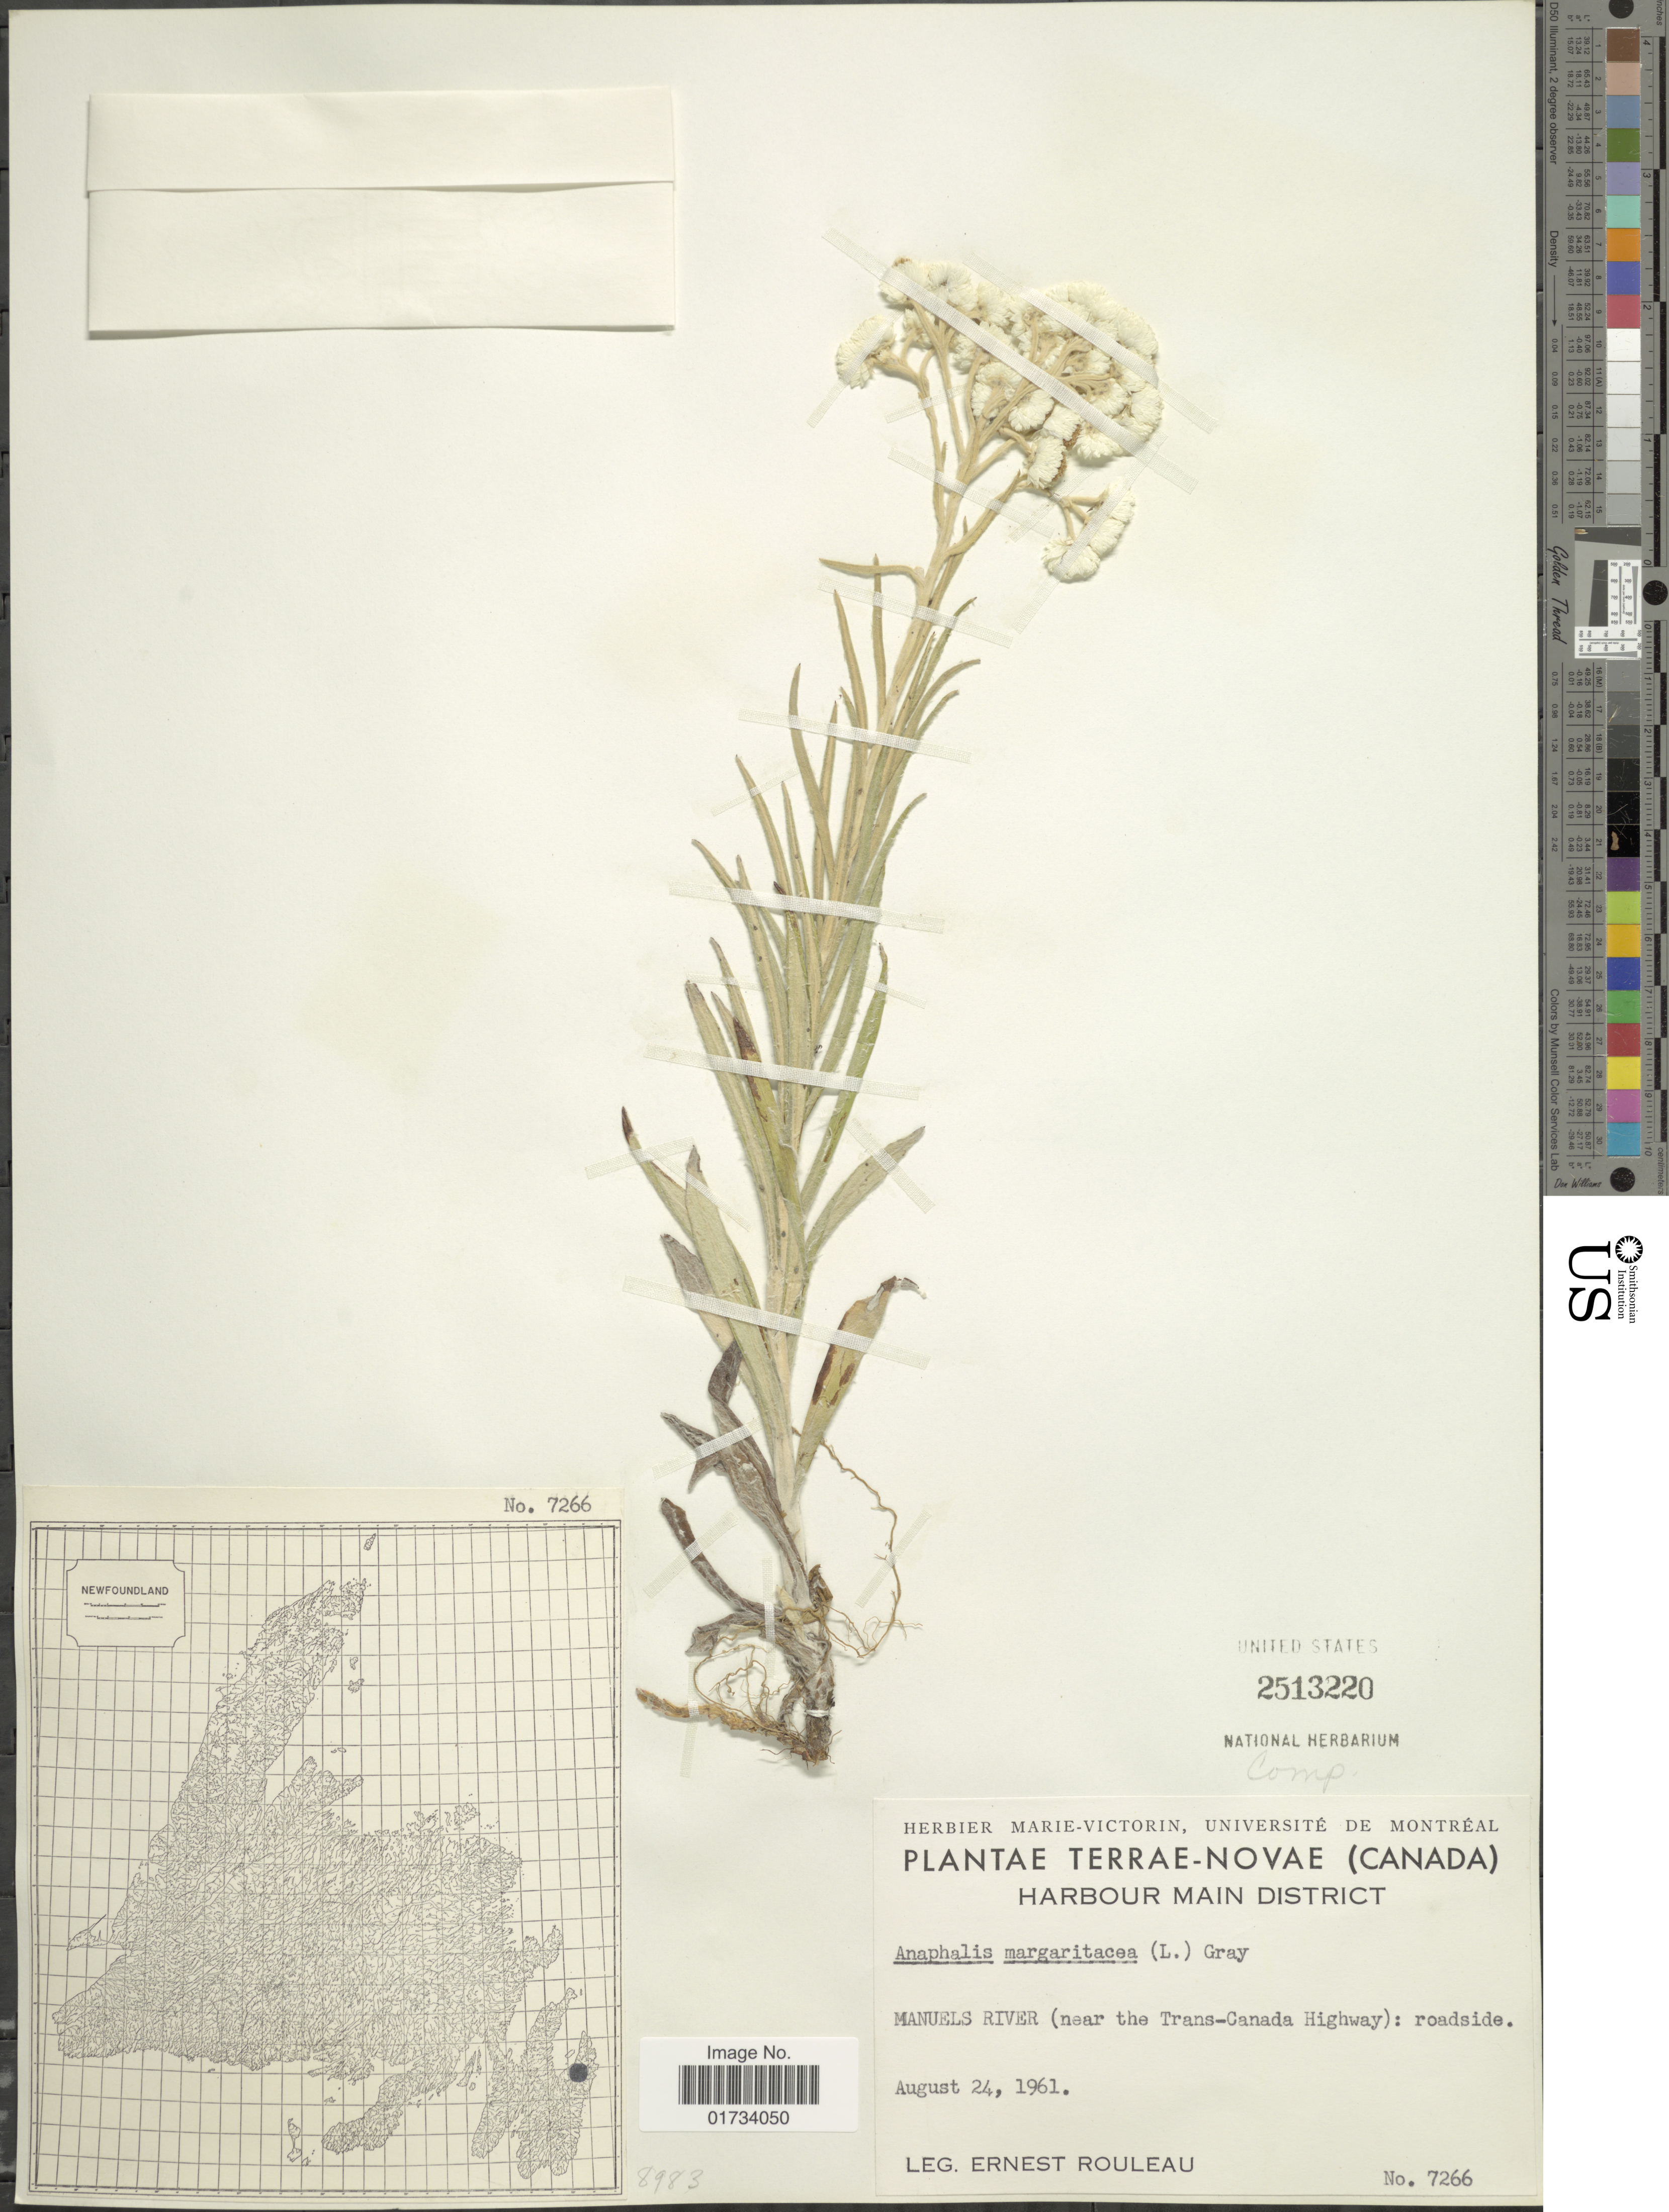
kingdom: Plantae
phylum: Tracheophyta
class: Magnoliopsida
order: Asterales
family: Asteraceae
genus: Anaphalis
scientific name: Anaphalis margaritacea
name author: (L.) Benth. & Hook. f.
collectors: J. Rouleau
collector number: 7266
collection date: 1961-08-24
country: Canada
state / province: Newfoundland and Labrador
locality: Terrae-Novae. Harbour Main District, Manuels River (near the Trans-Canada Highway): roadside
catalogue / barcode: US 2513220